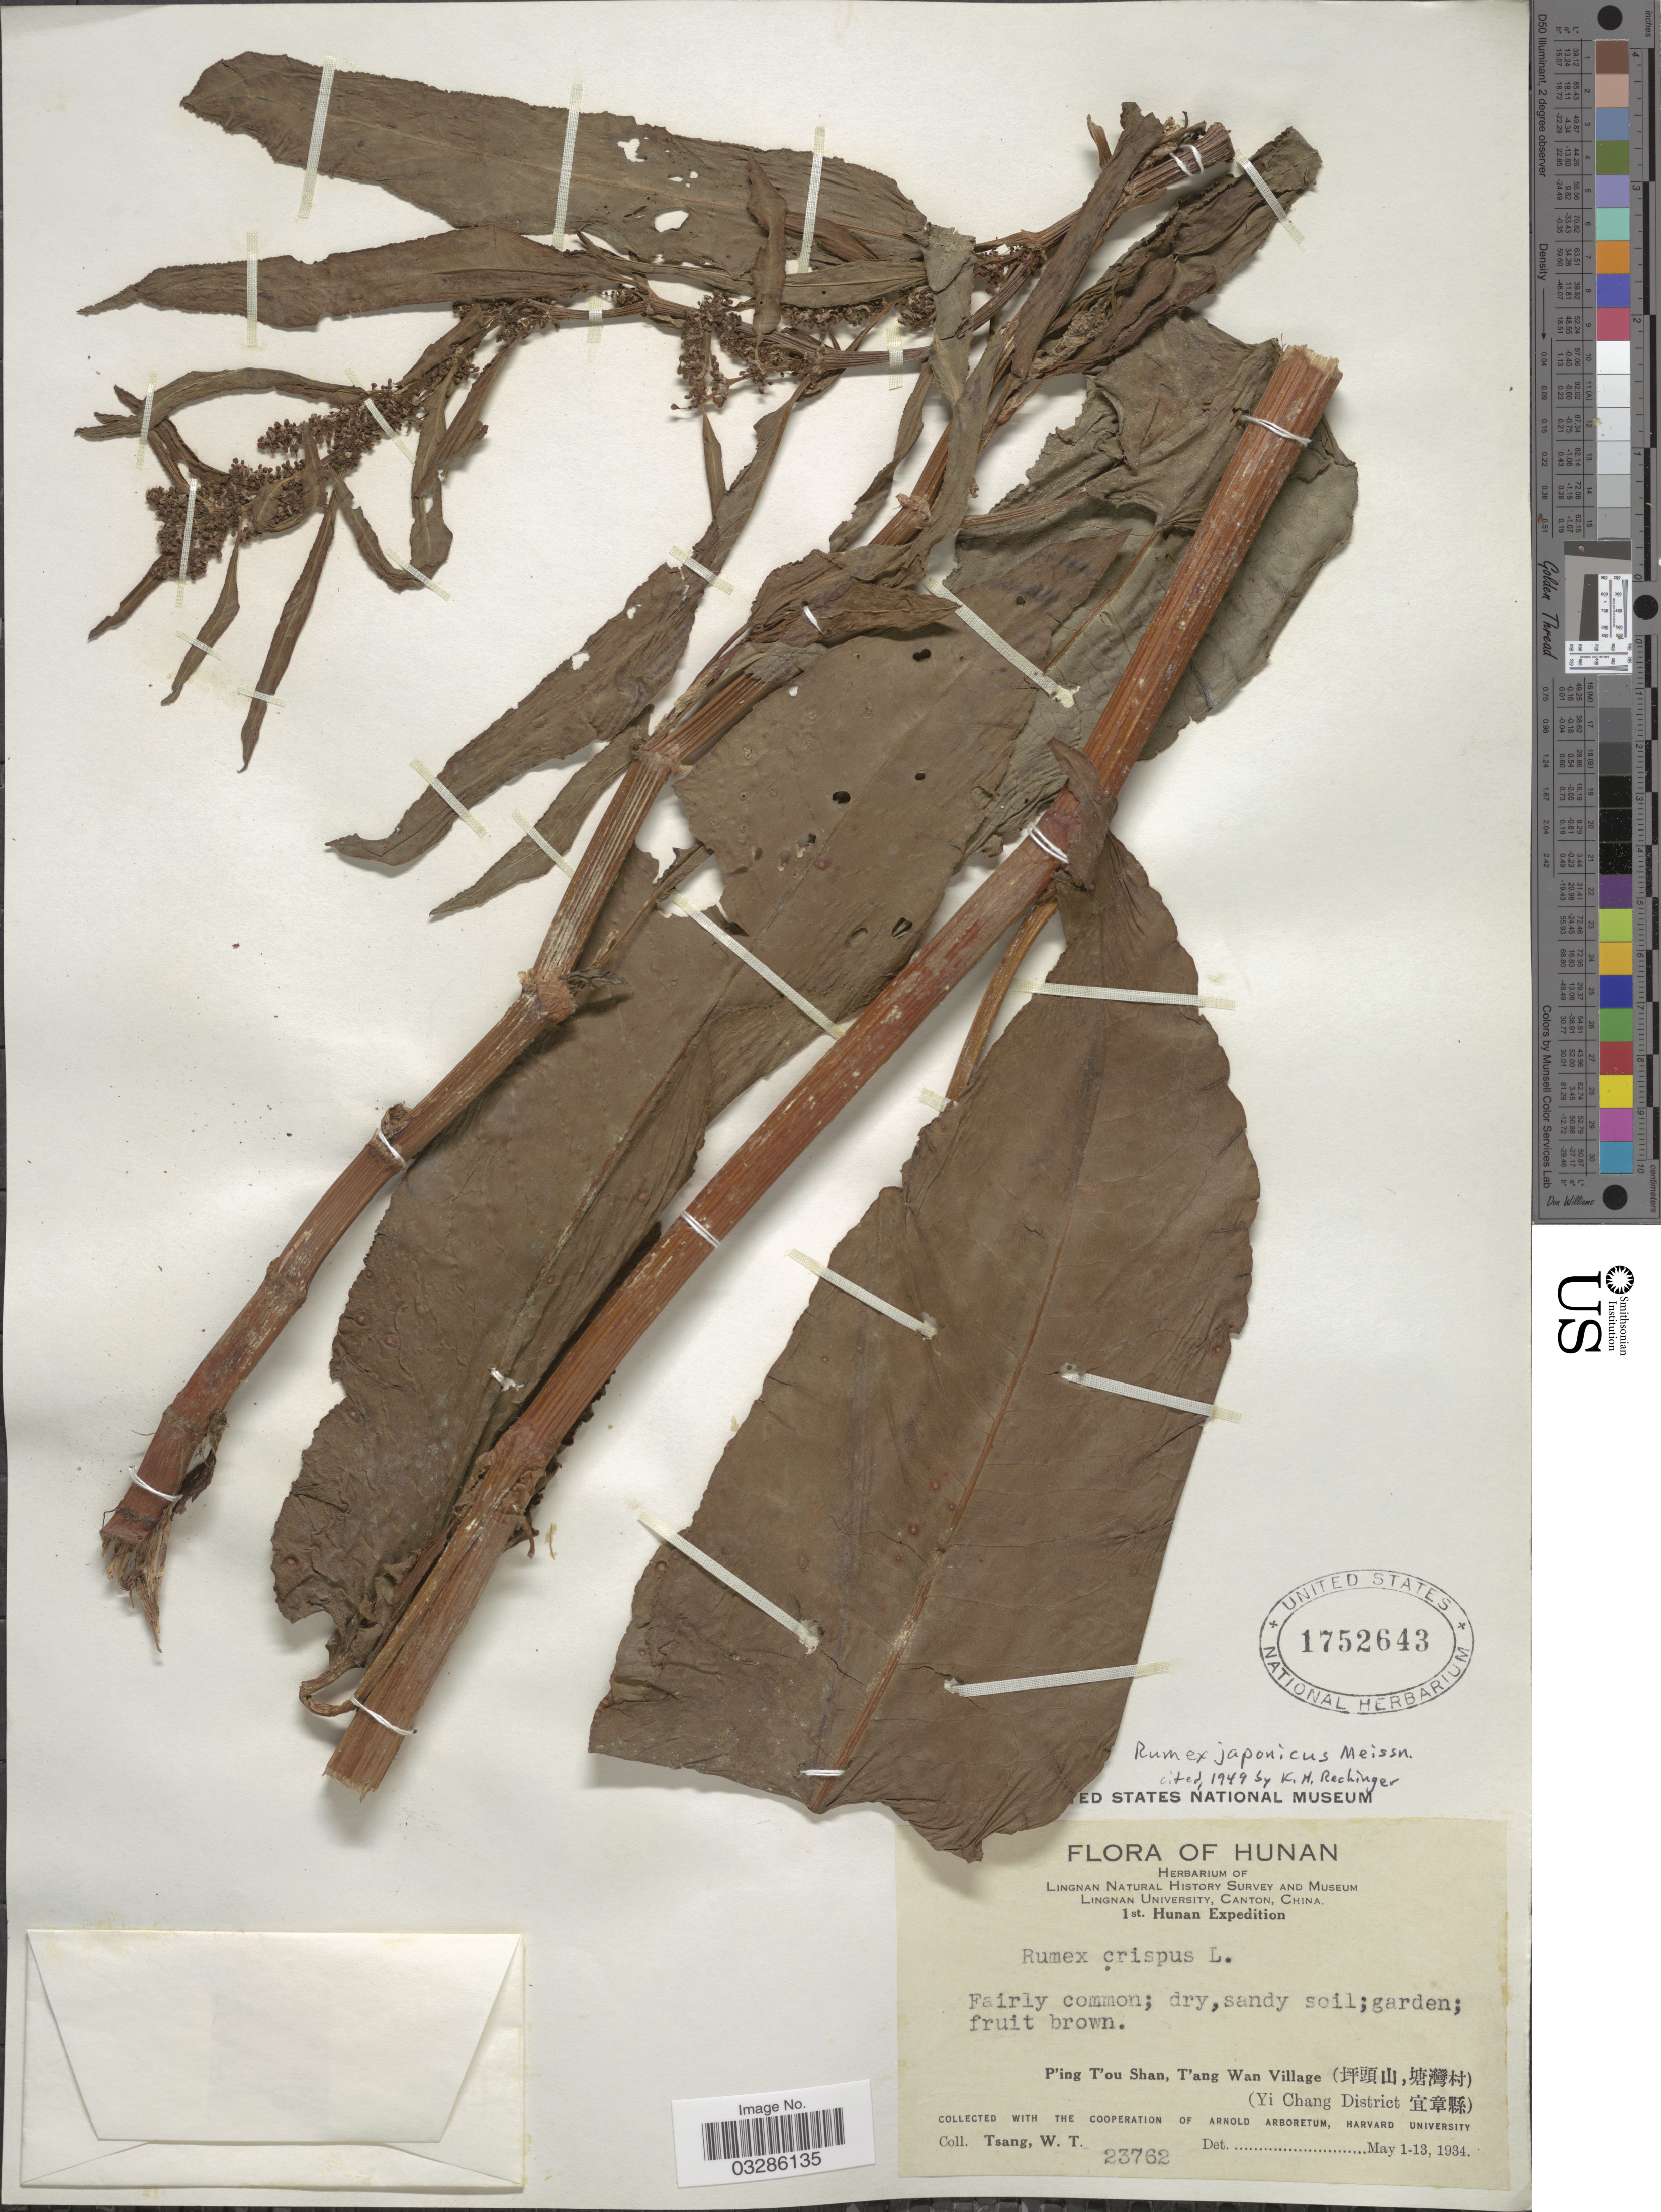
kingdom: Plantae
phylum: Tracheophyta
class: Magnoliopsida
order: Caryophyllales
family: Polygonaceae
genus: Rumex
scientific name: Rumex japonicus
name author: Houtt.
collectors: W. T. Tsang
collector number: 23762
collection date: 1934-05-01/1934-05-13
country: China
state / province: Hunan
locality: P'ing T'ou Shan, T'ang Wan Village (X). (Yi Chang District X).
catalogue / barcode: US 1752643